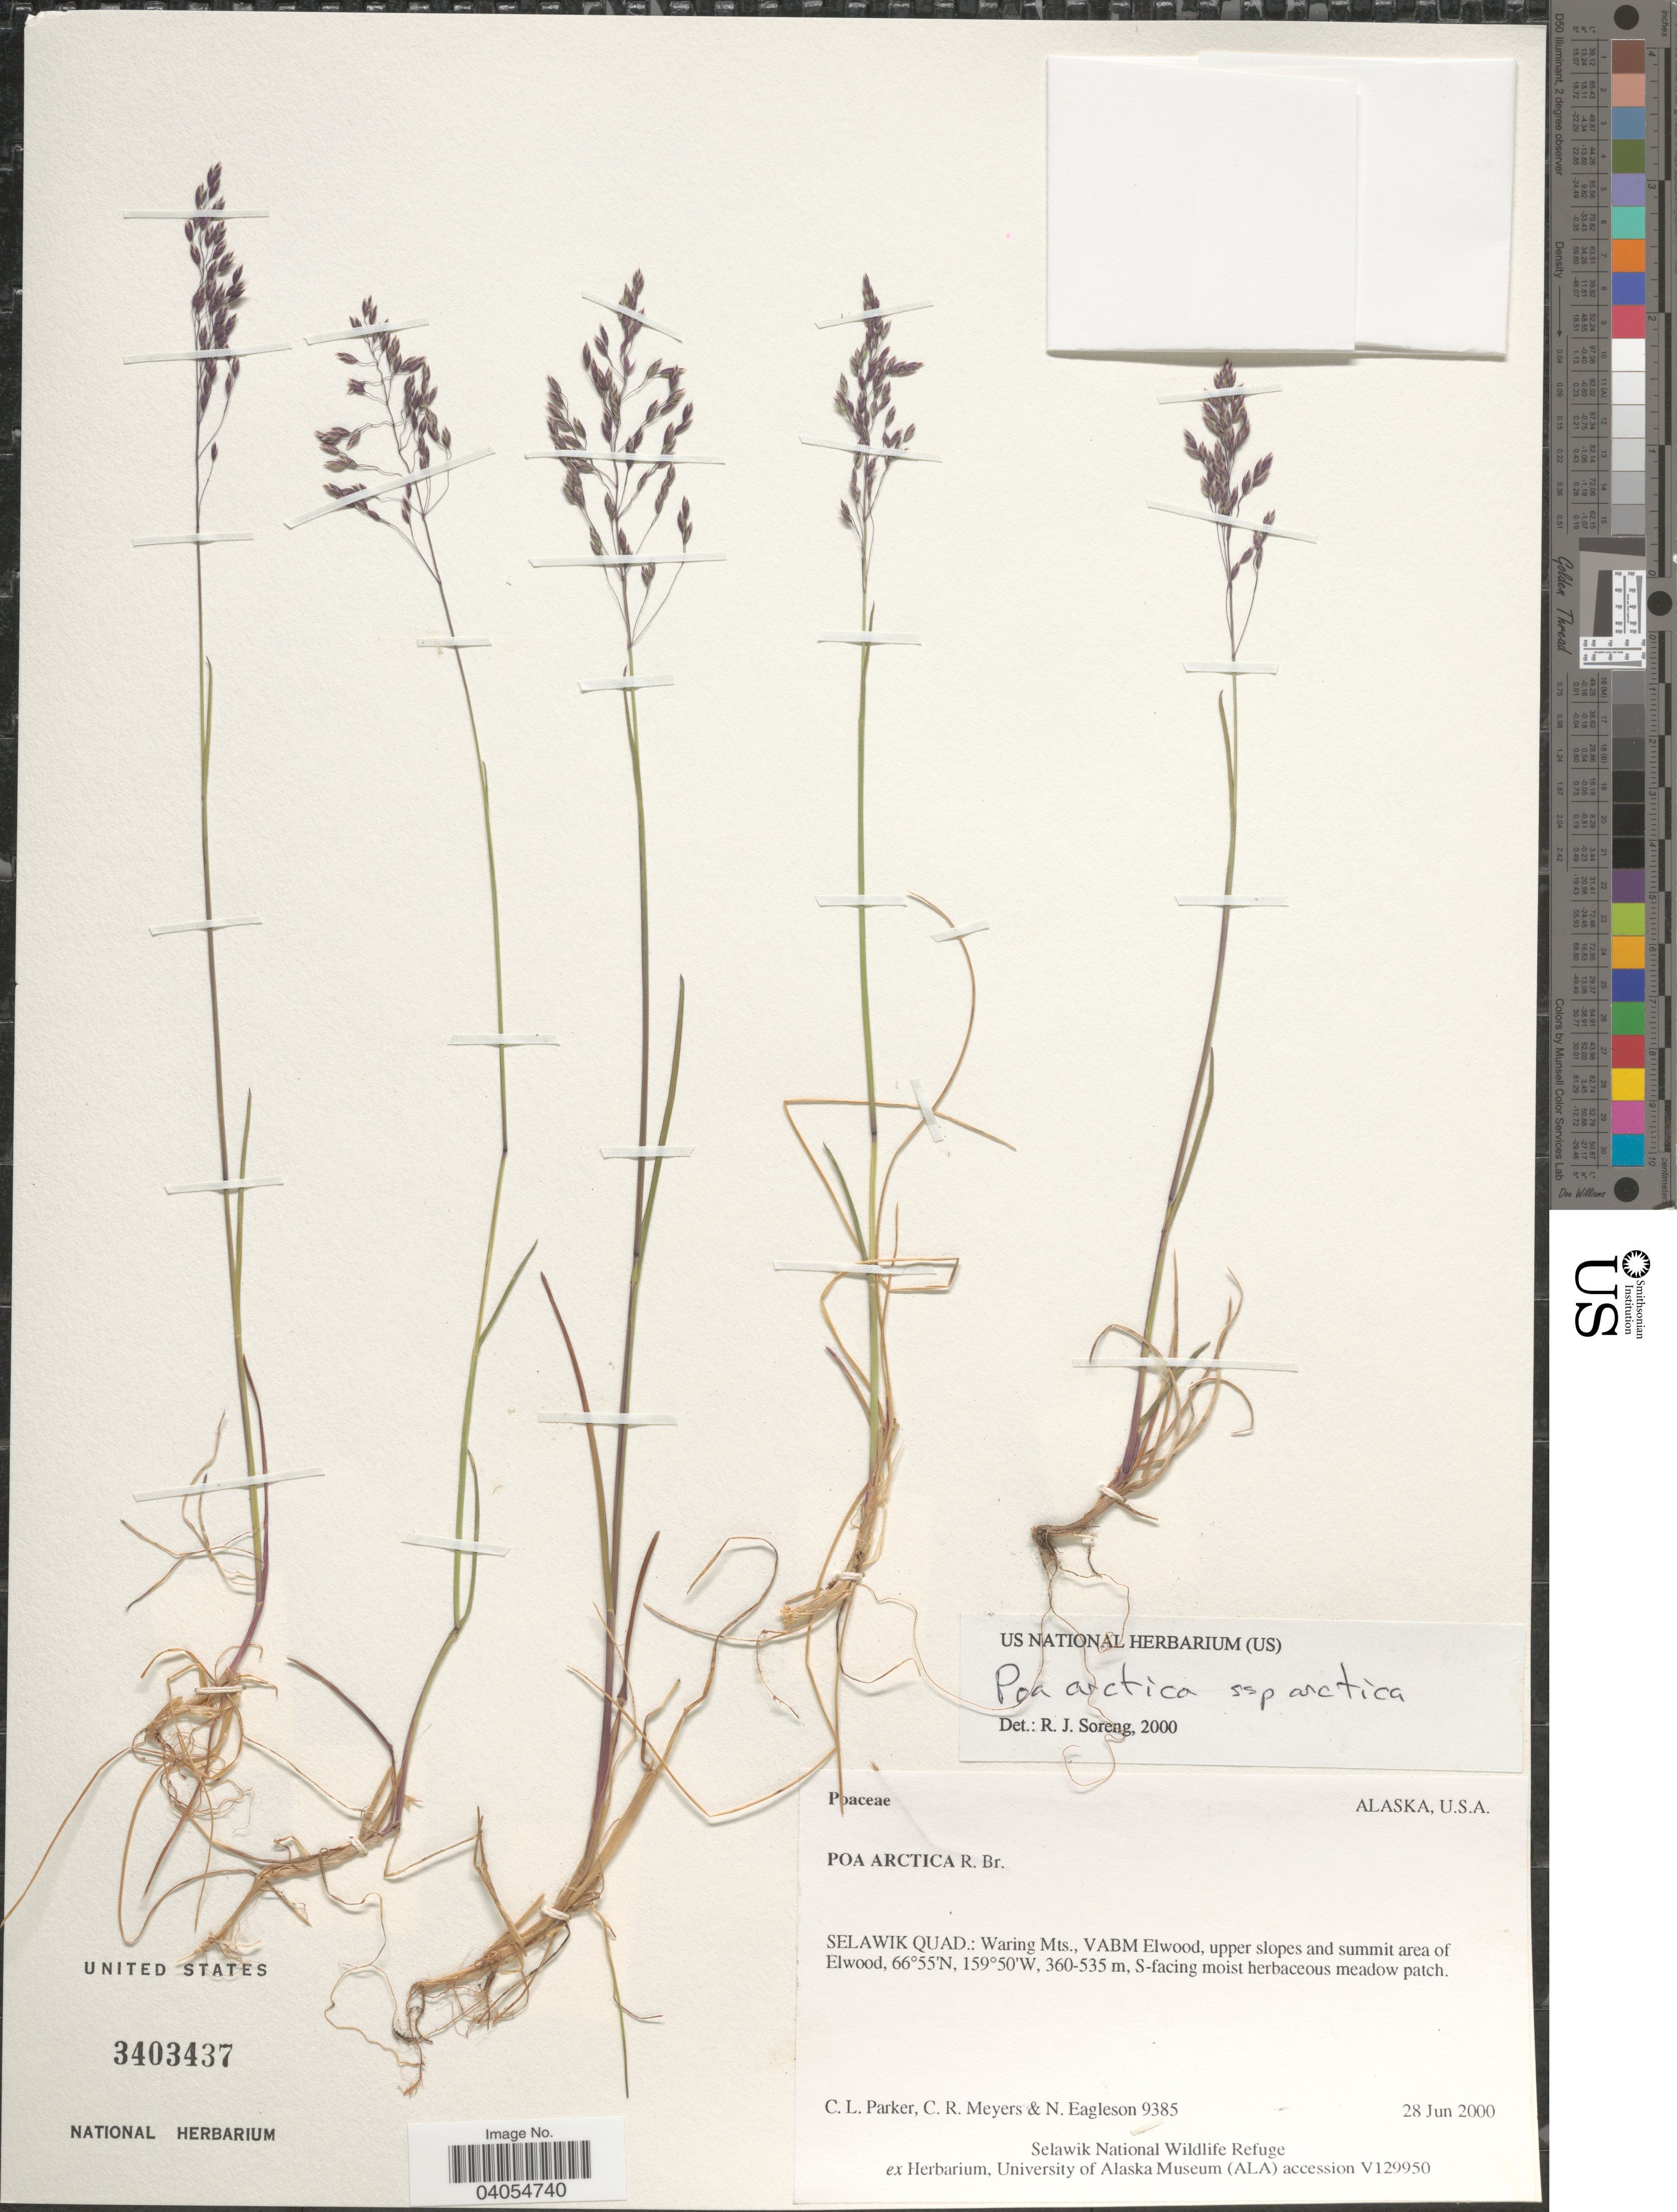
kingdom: Plantae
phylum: Tracheophyta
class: Liliopsida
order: Poales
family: Poaceae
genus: Poa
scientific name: Poa arctica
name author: R. Br.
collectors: C. L. Parker, C. Meyers & N. Eagleson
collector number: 9385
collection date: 2000-06-28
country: United States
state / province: Alaska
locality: Selawik Quad.: Waring Mts., VABM Elwood, upper slopes and summit area of Elwood. S-facing moist herbaceous meadow patch.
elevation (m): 360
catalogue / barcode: US 3403437